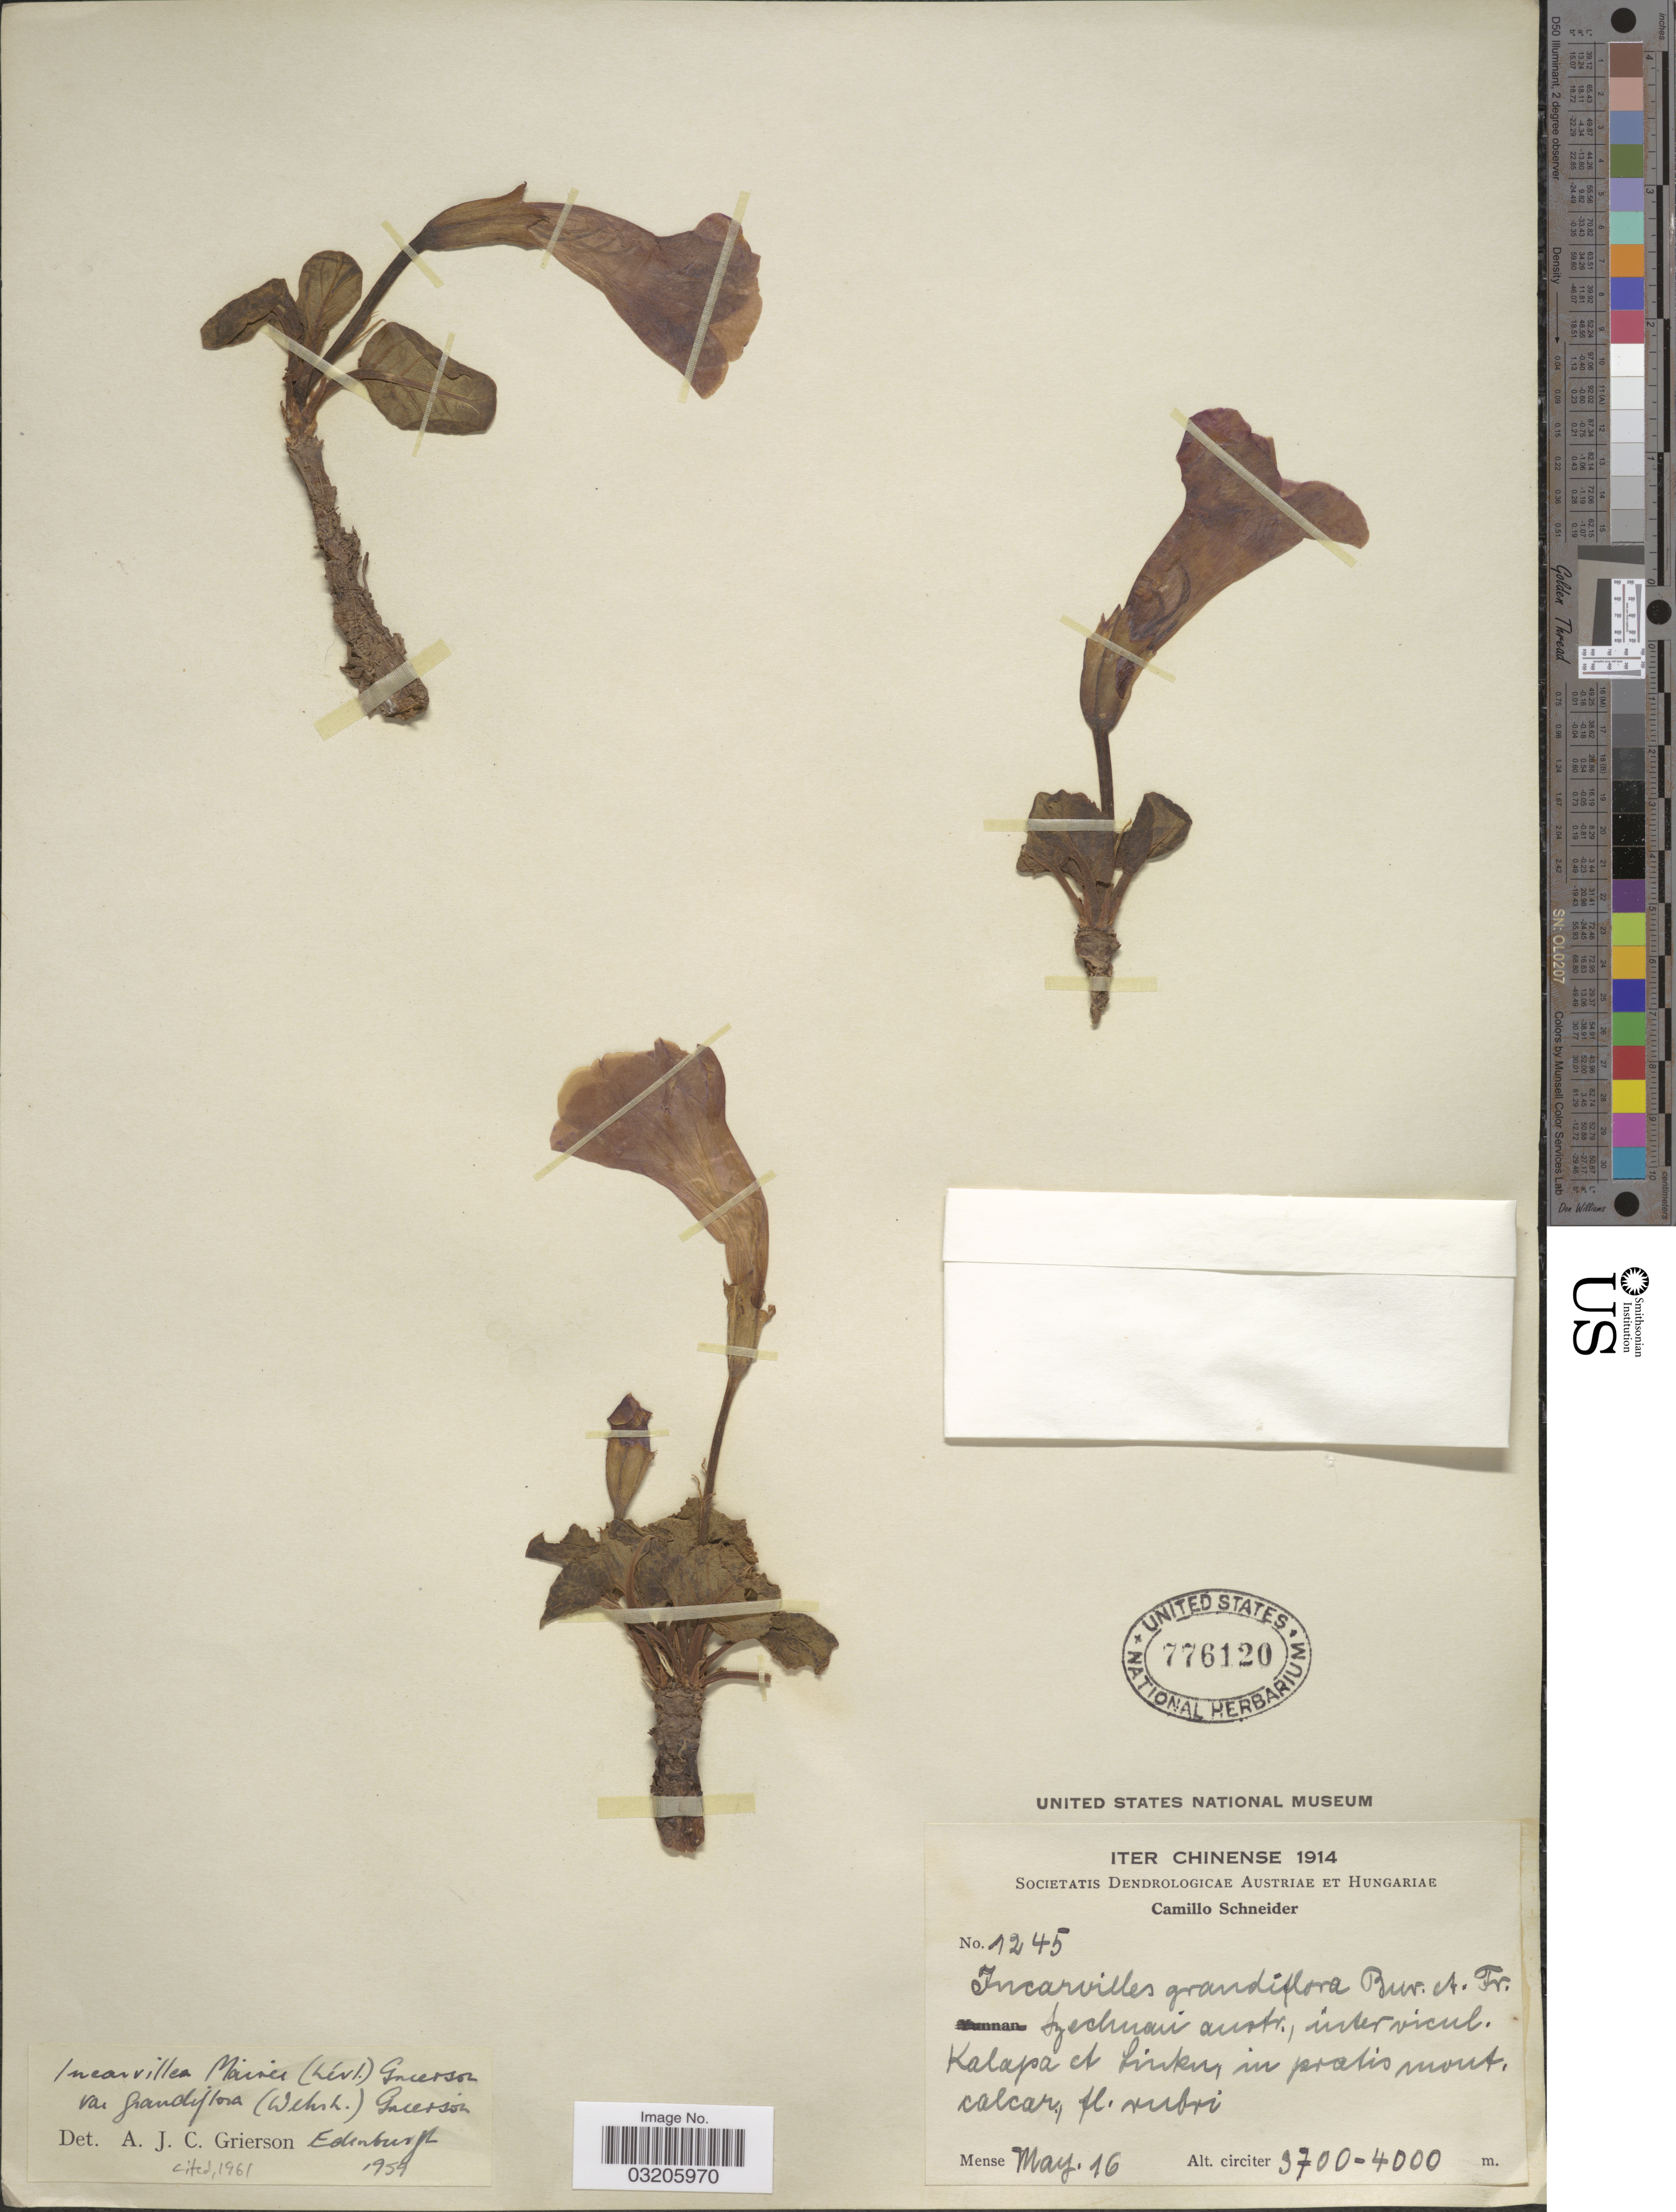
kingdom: Plantae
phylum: Tracheophyta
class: Magnoliopsida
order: Lamiales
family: Bignoniaceae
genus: Incarvillea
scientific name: Incarvillea mairei var. grandiflora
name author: (Wehrh.) Grierson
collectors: C. K. Schneider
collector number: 1245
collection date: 1914-05-16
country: China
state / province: Sichuan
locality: Szechuan austr., inter vicul. Kalapa et Linker [interpreted], in pratis mont.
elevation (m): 3700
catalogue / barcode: US 776120